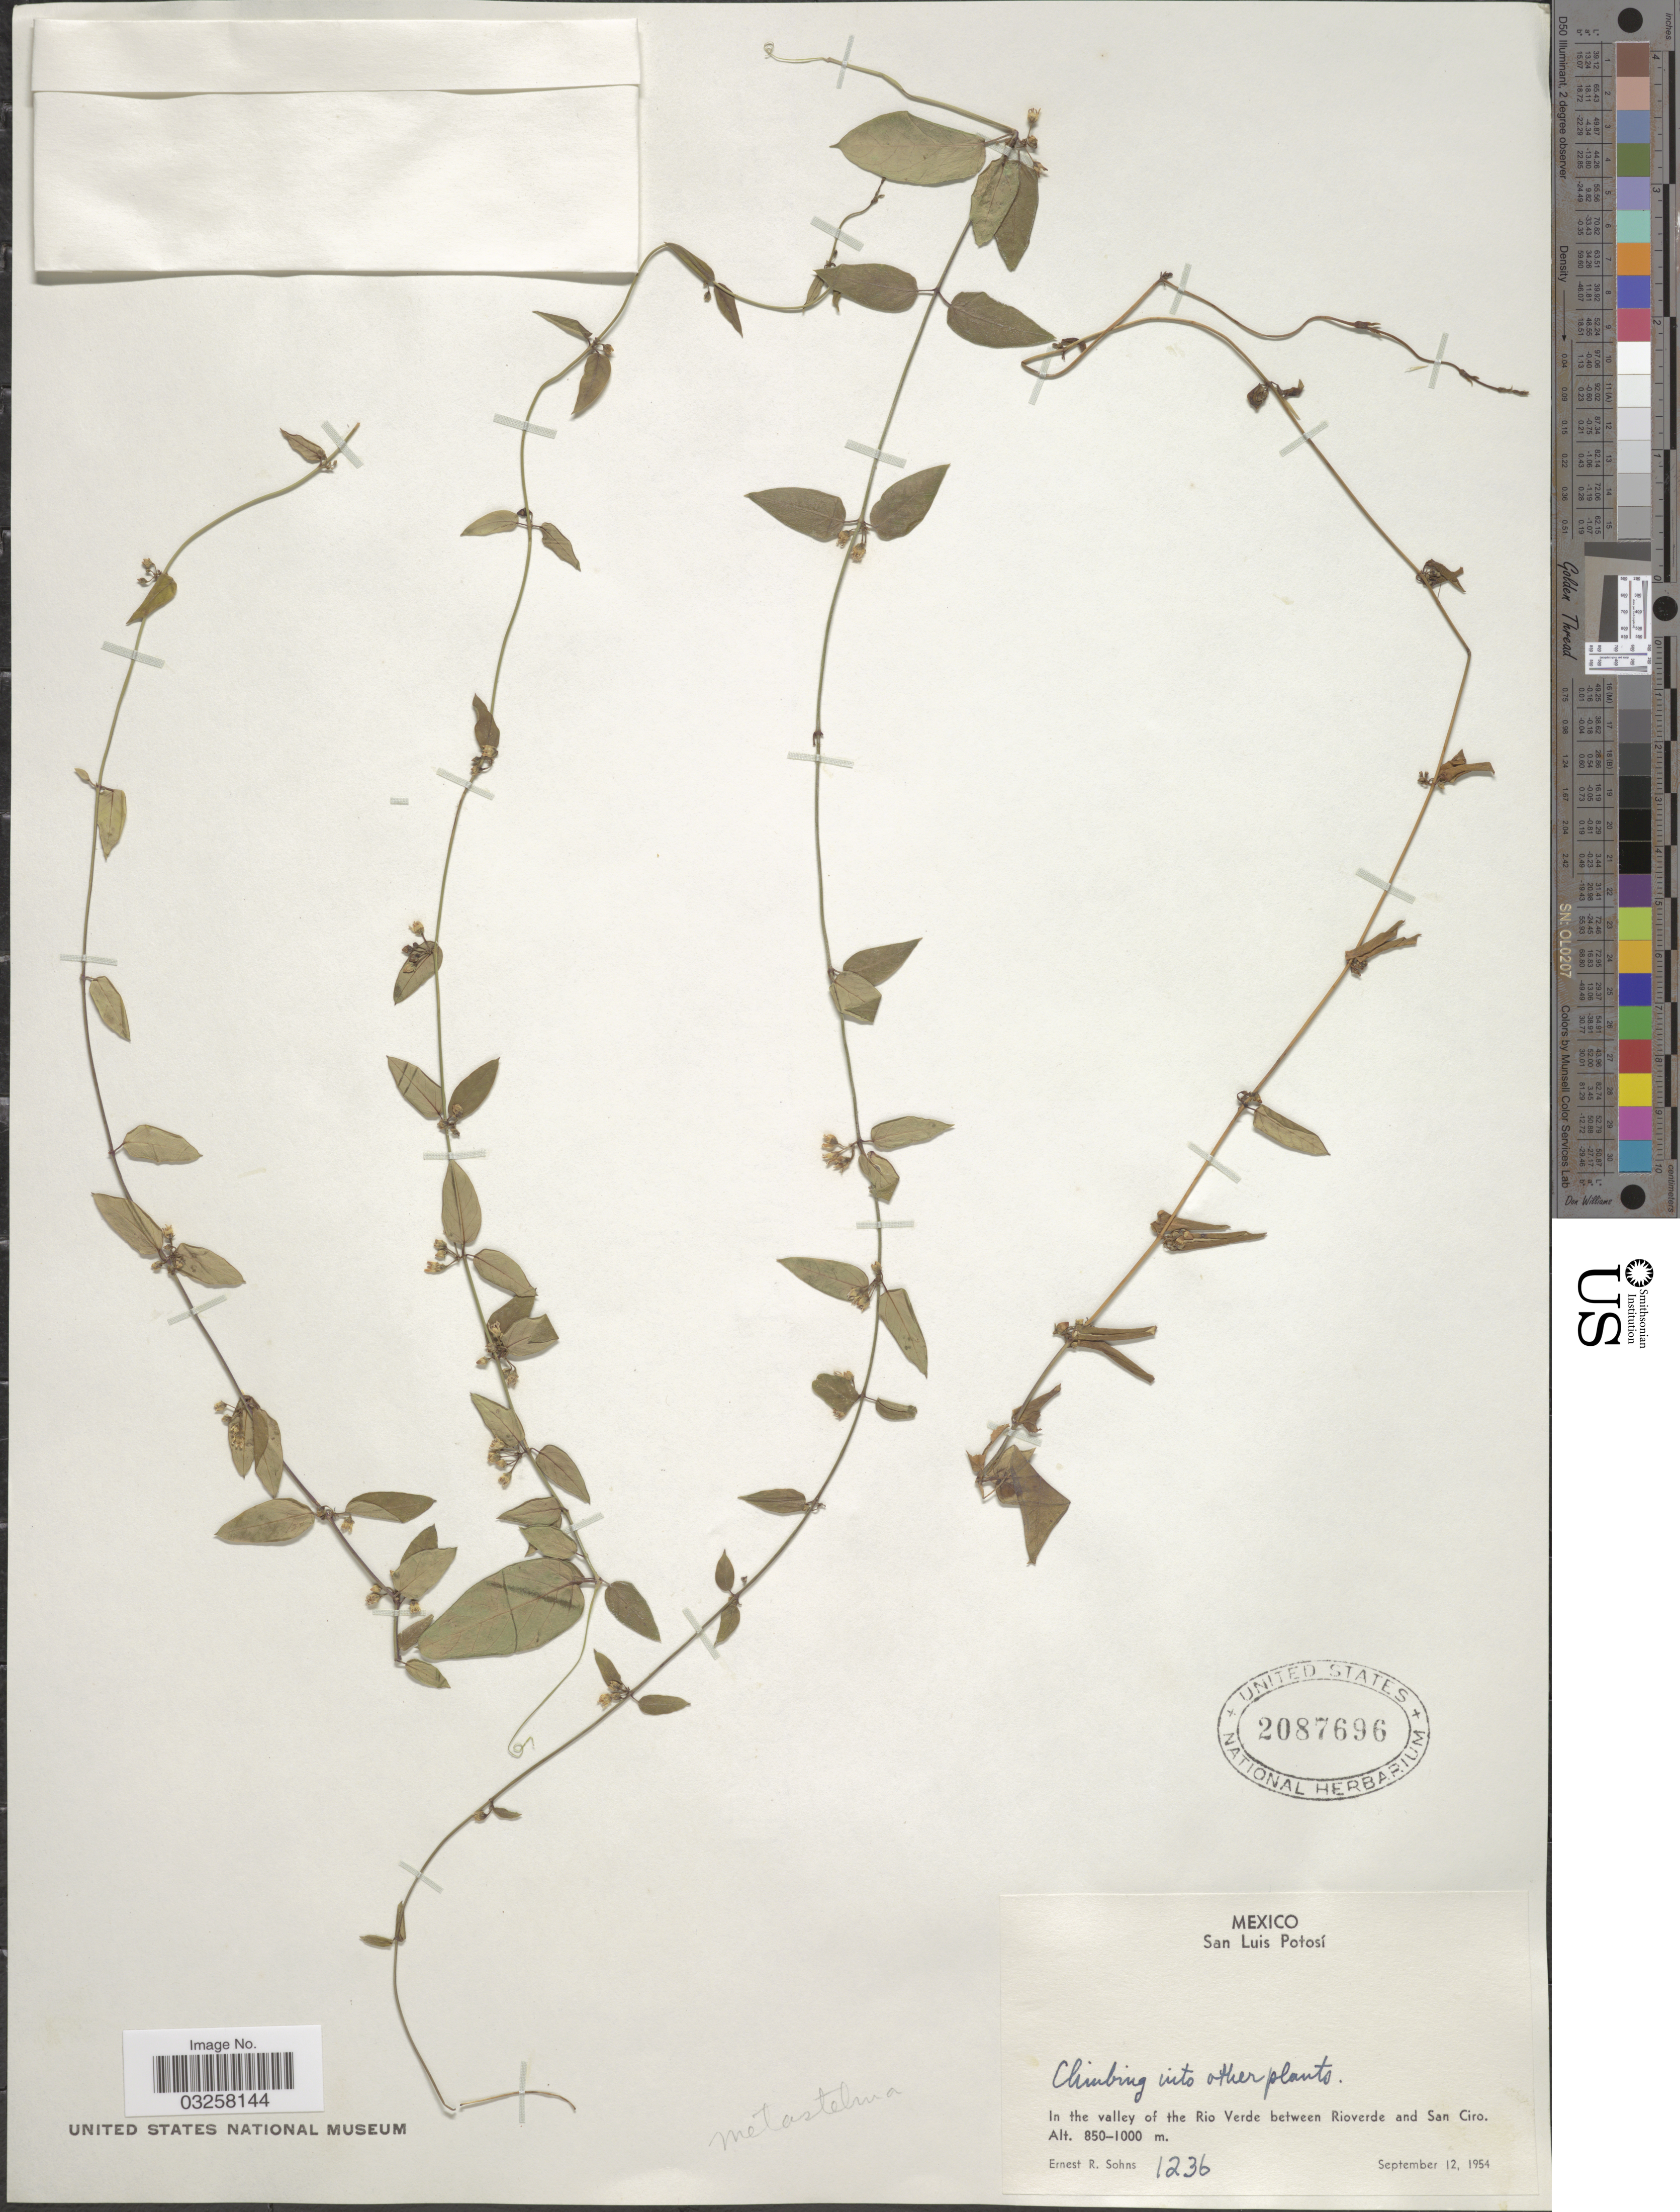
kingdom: Plantae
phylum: Tracheophyta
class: Magnoliopsida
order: Gentianales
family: Apocynaceae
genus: Metastelma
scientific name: Metastelma sp.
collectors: E. R. Sohns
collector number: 1236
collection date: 1954-09-12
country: Mexico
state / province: San Luis Potosí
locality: In the valley of the Rio Verde between Rioverde and San Ciro.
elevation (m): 850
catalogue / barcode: US 2087696